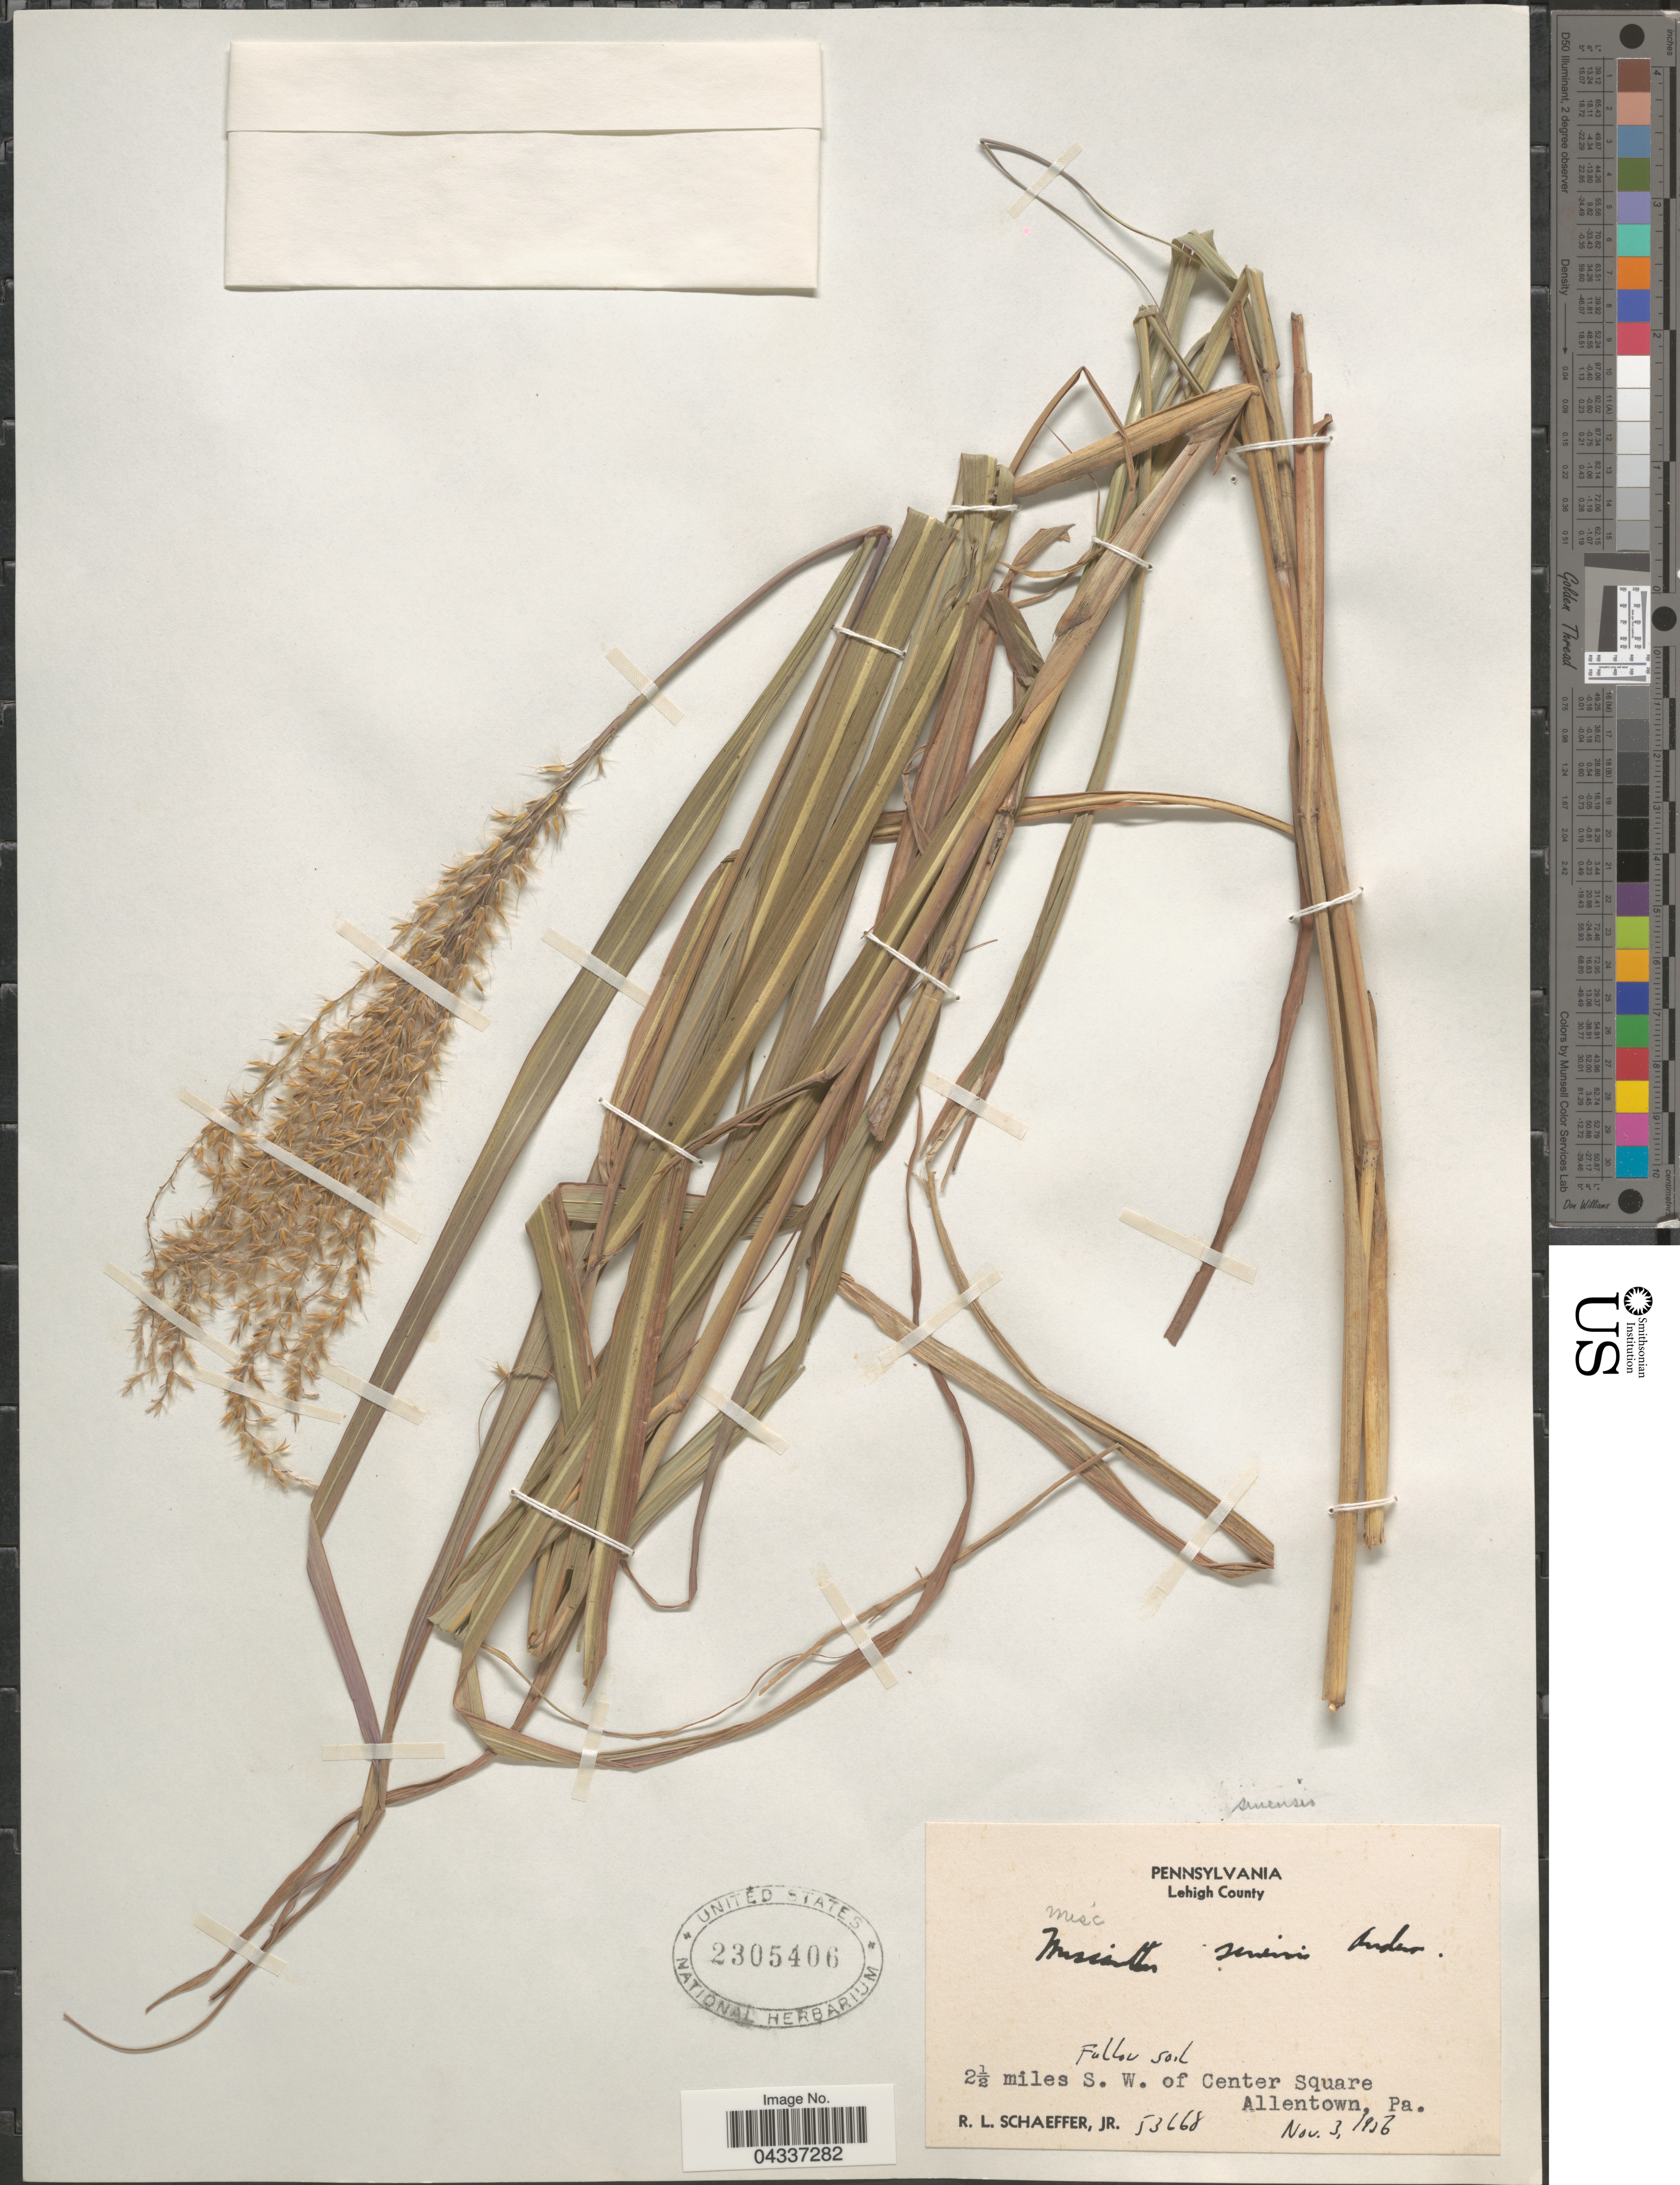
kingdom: Plantae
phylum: Tracheophyta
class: Liliopsida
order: Poales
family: Poaceae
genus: Miscanthus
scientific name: Miscanthus sinensis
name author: Andersson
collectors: R. L. Schaeffer Jr.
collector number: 53668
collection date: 1956-11-03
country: United States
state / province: Pennsylvania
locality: Lehigh County. 2½ miles S. W. of Center Square. Allentown.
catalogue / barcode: US 2305406